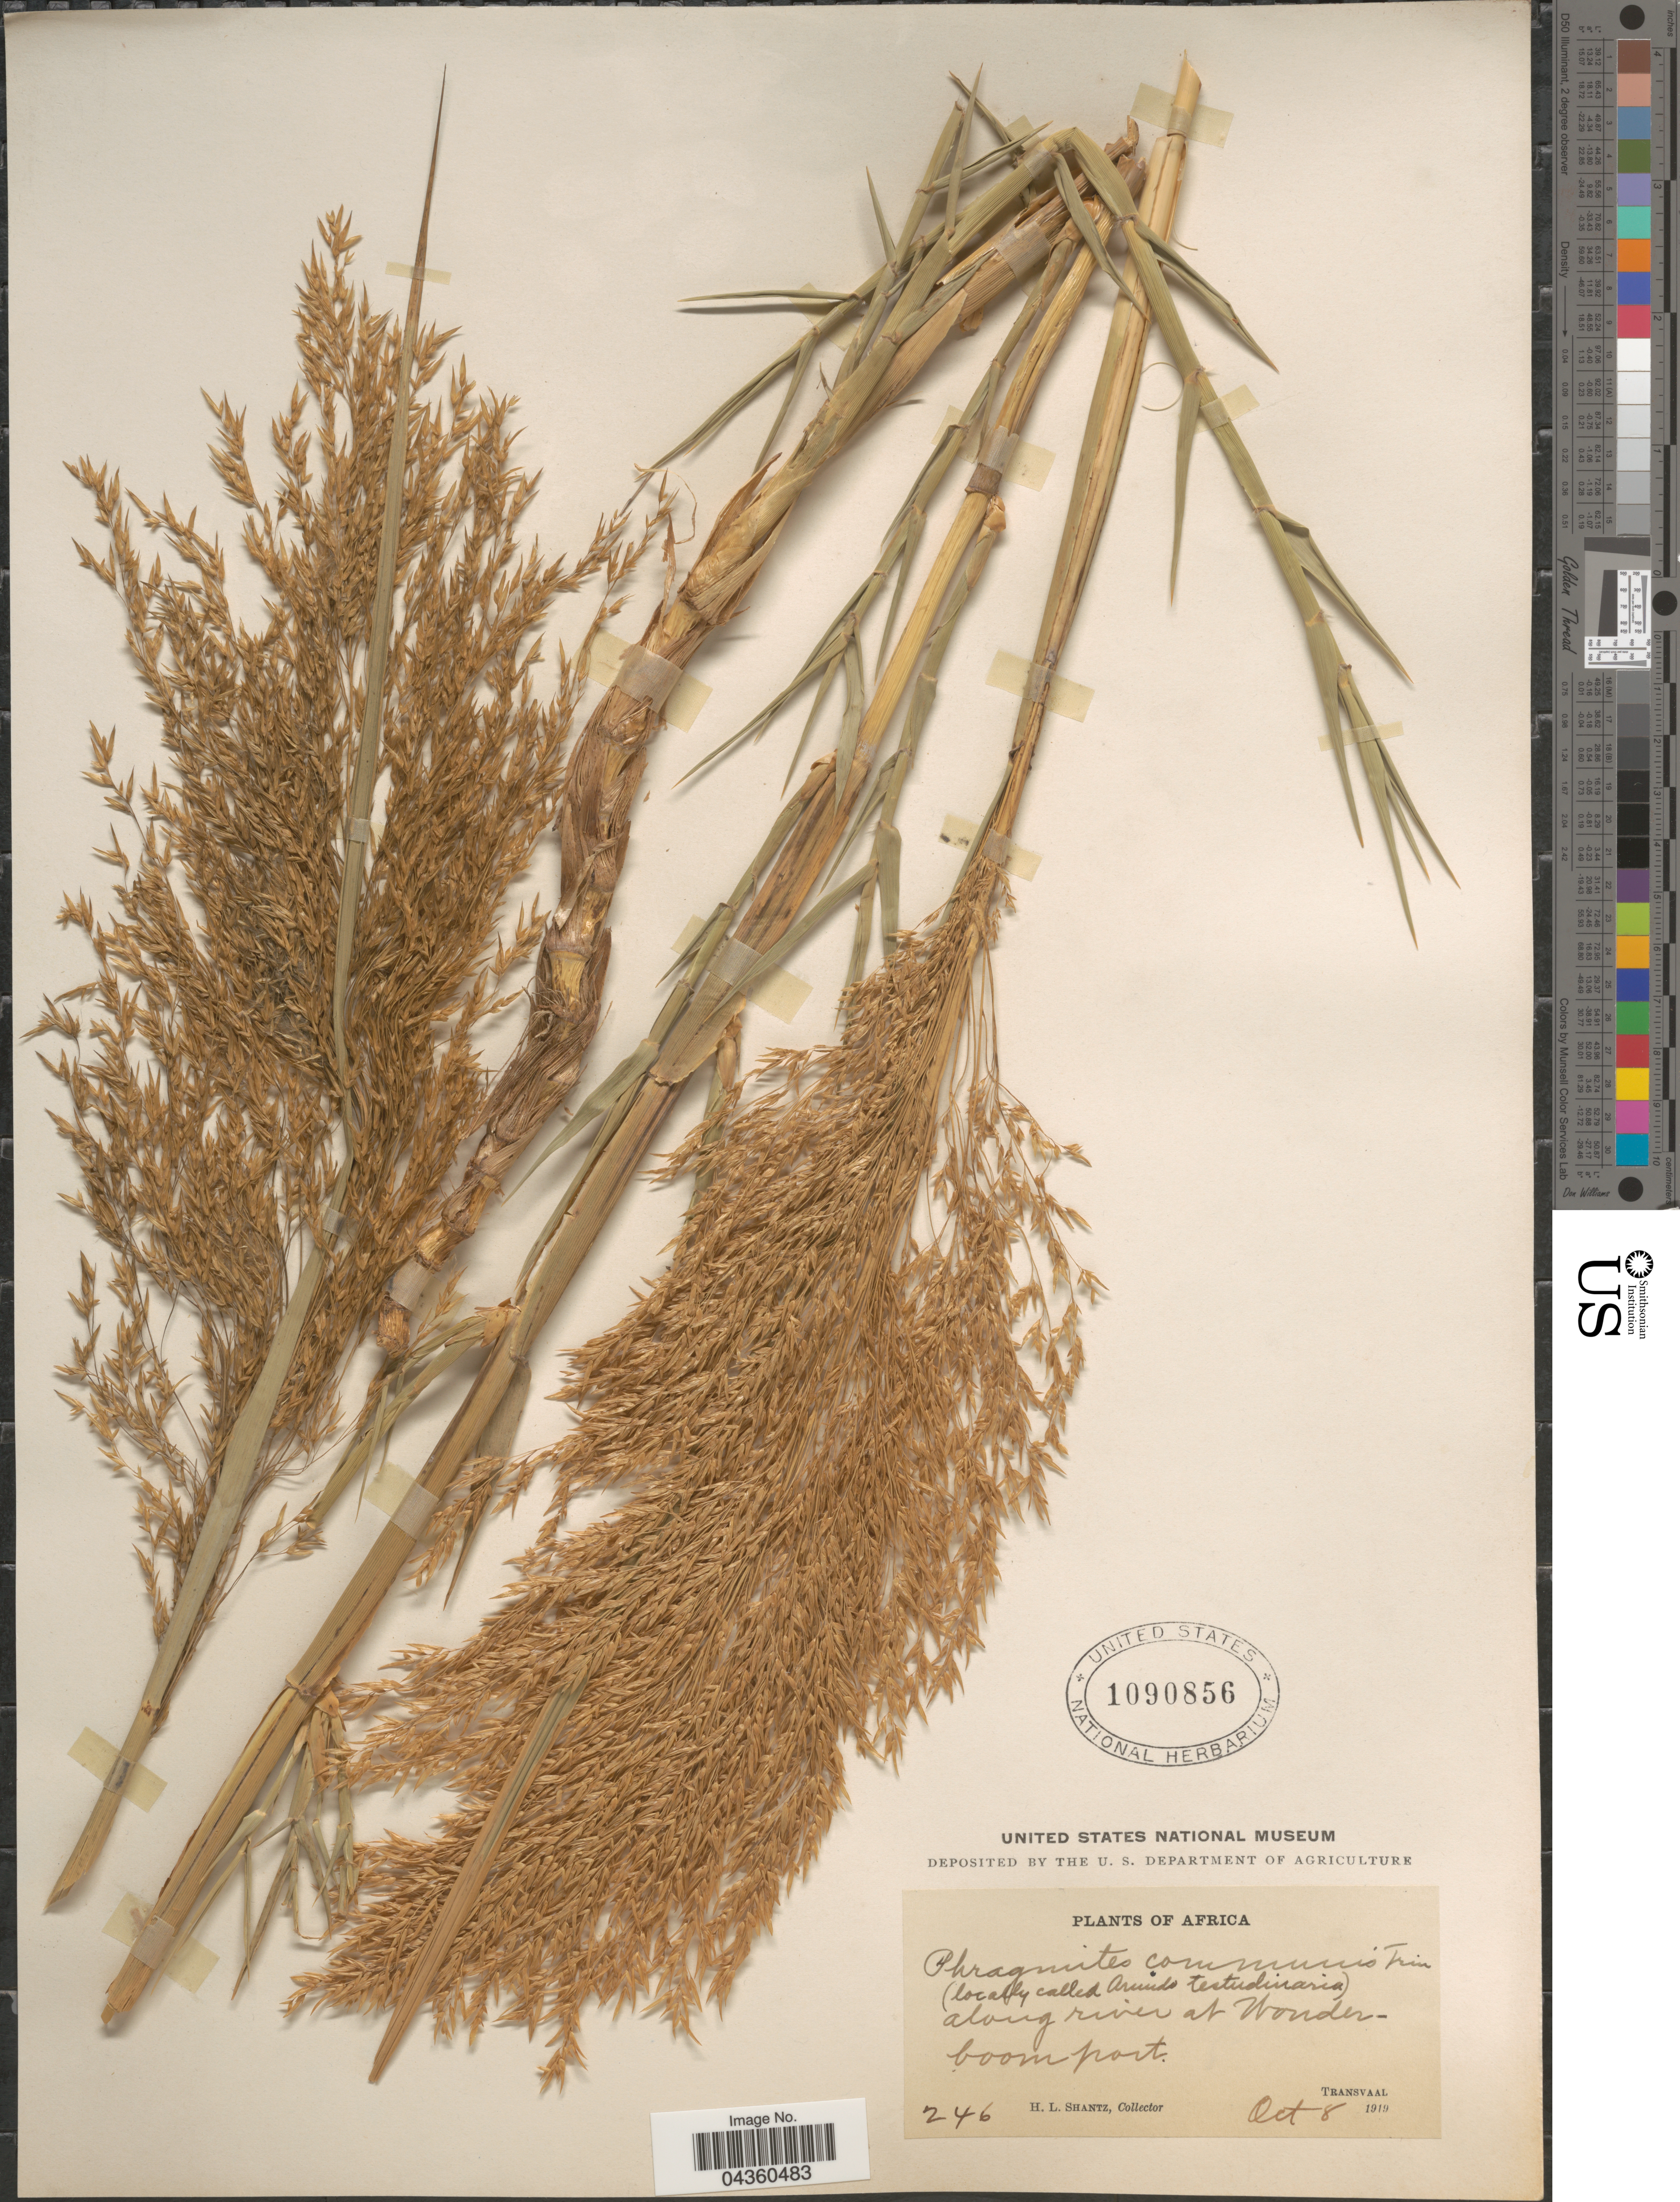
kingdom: Plantae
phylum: Tracheophyta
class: Liliopsida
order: Poales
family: Poaceae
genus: Phragmites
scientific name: Phragmites mauritianus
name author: Kunth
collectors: H. Shantz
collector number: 246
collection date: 1919-10-08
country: South Africa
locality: Along river at Wonderboomport. Transvaal.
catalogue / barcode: US 1090856